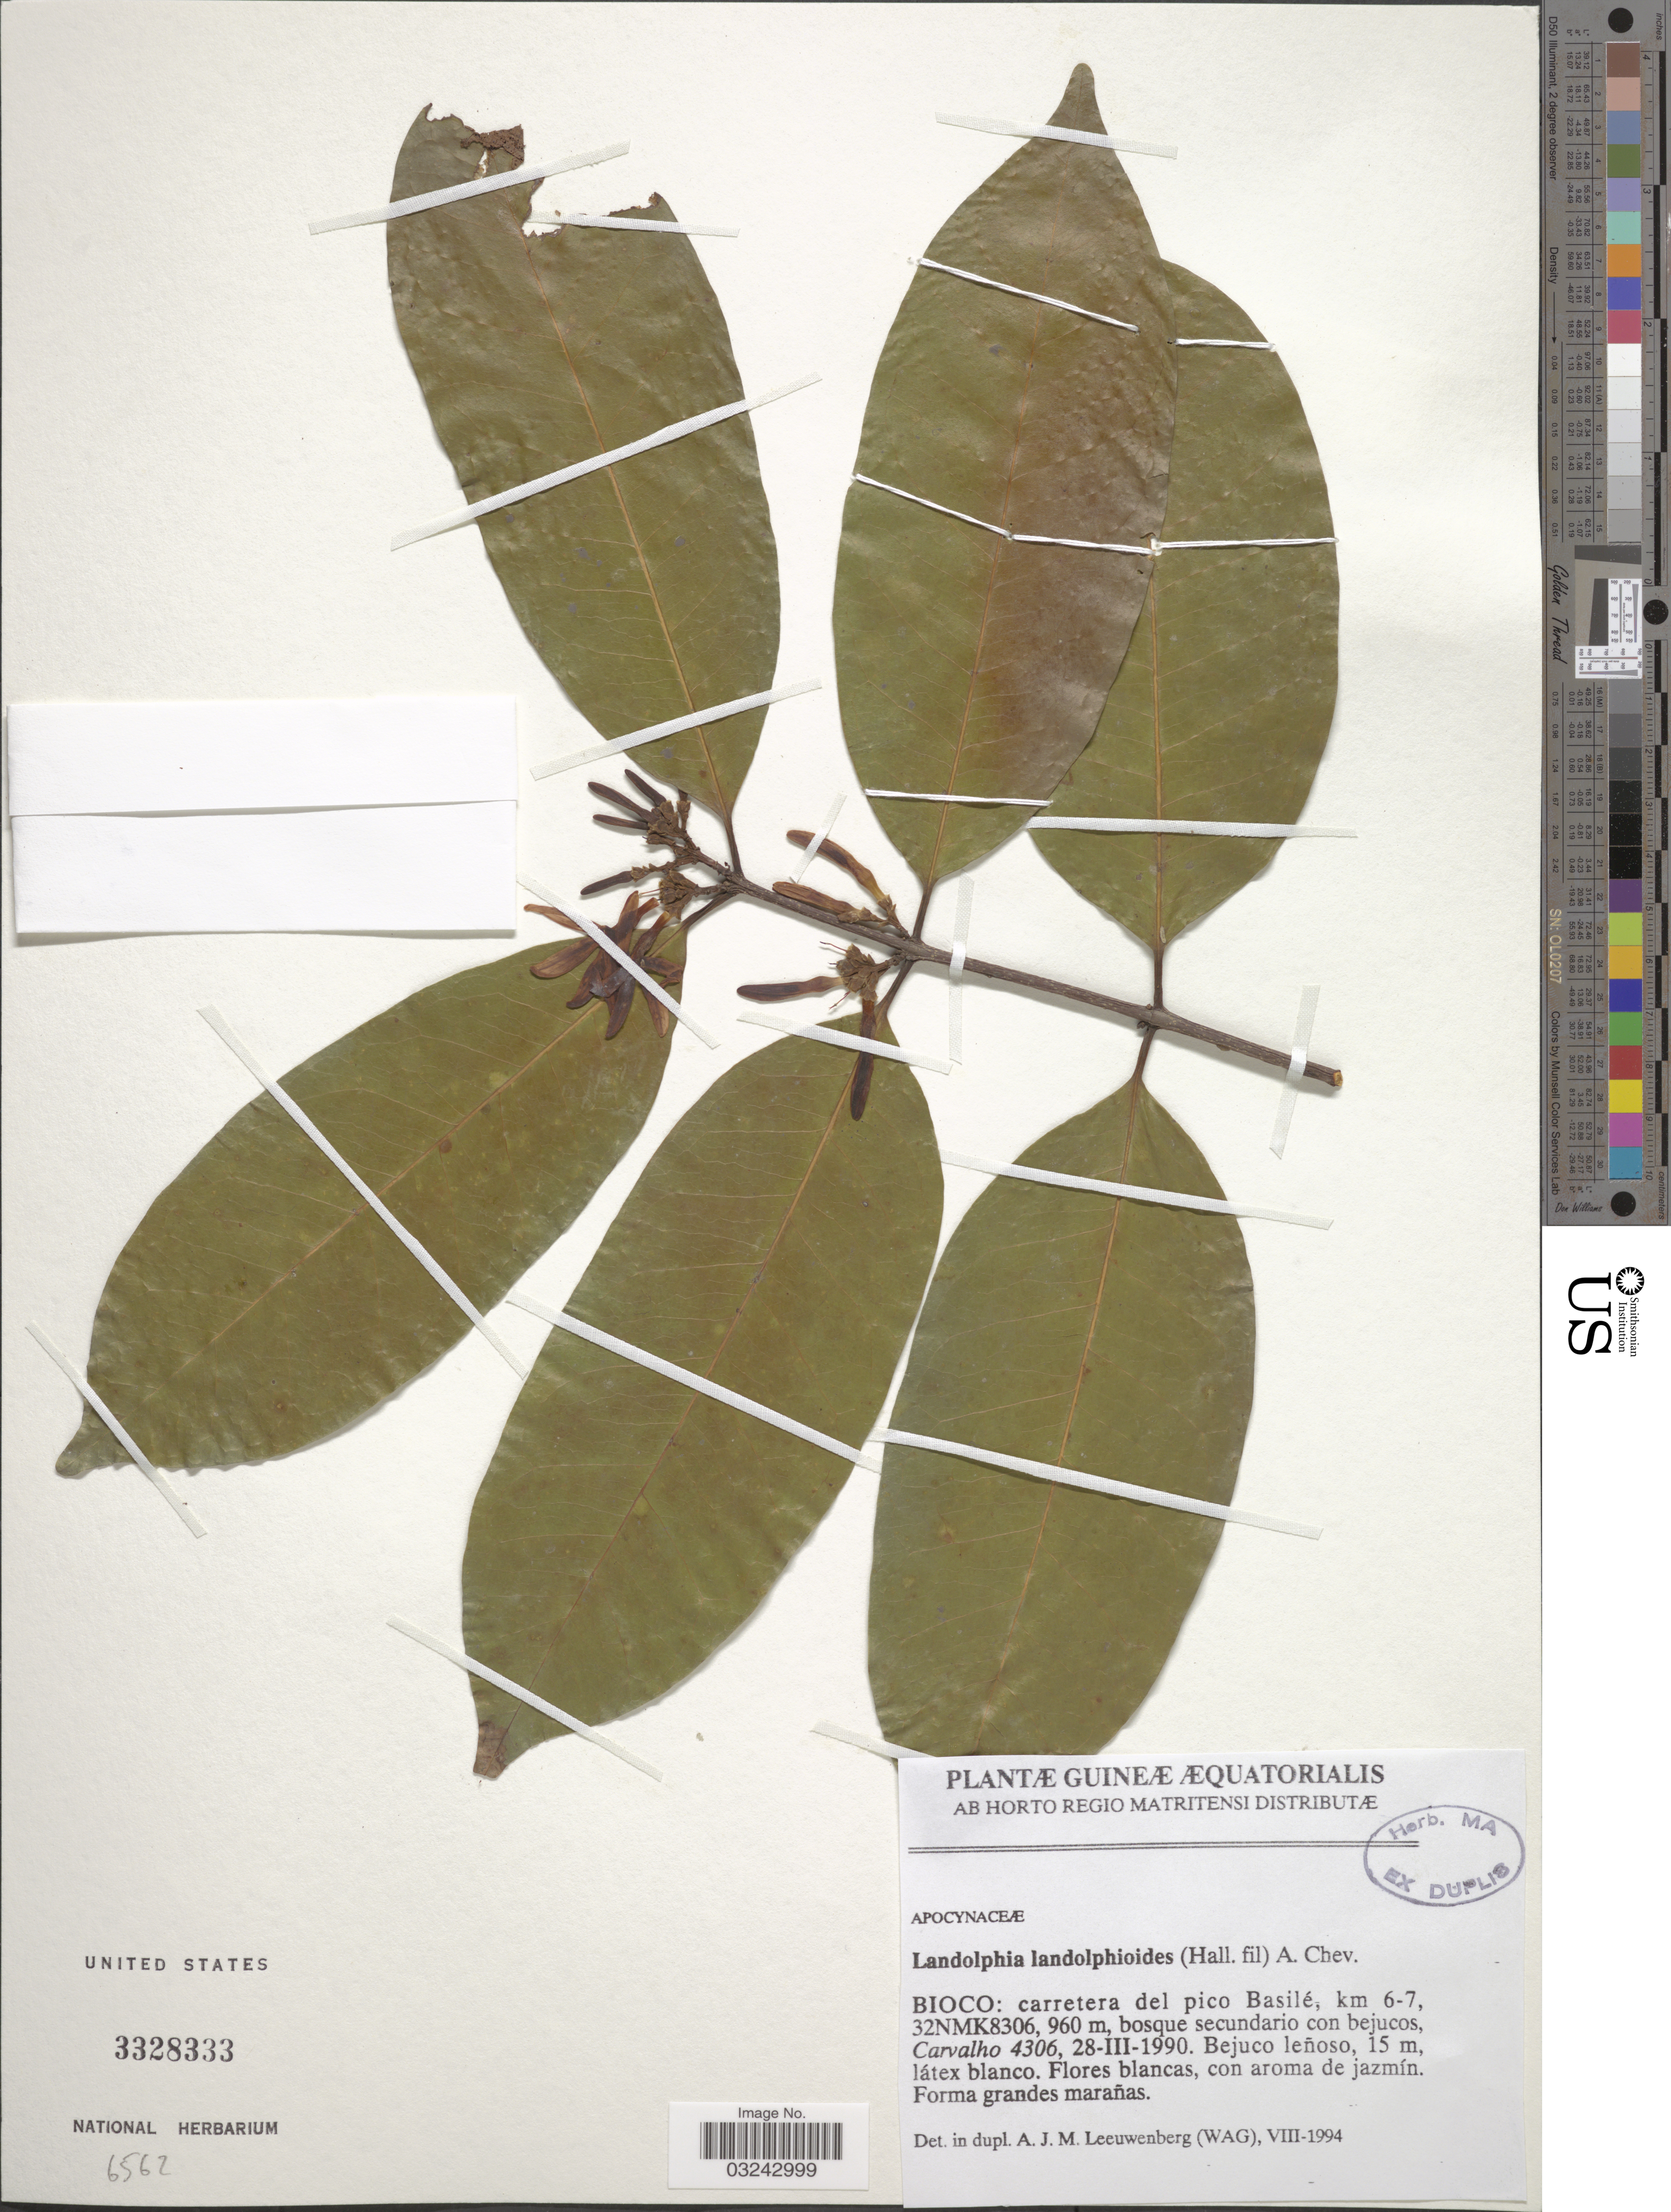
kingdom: Plantae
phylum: Tracheophyta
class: Magnoliopsida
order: Gentianales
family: Apocynaceae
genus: Landolphia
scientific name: Landolphia landolphioides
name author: (Hallier f.) A. Chev.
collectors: Carvalho, --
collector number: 4306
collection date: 1990-03-28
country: Equatorial Guinea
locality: Guineæ Æquatorialis, Bioco: carretera del pico Basilé, km 6-7 32NMK8306.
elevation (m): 960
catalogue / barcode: US 3328333